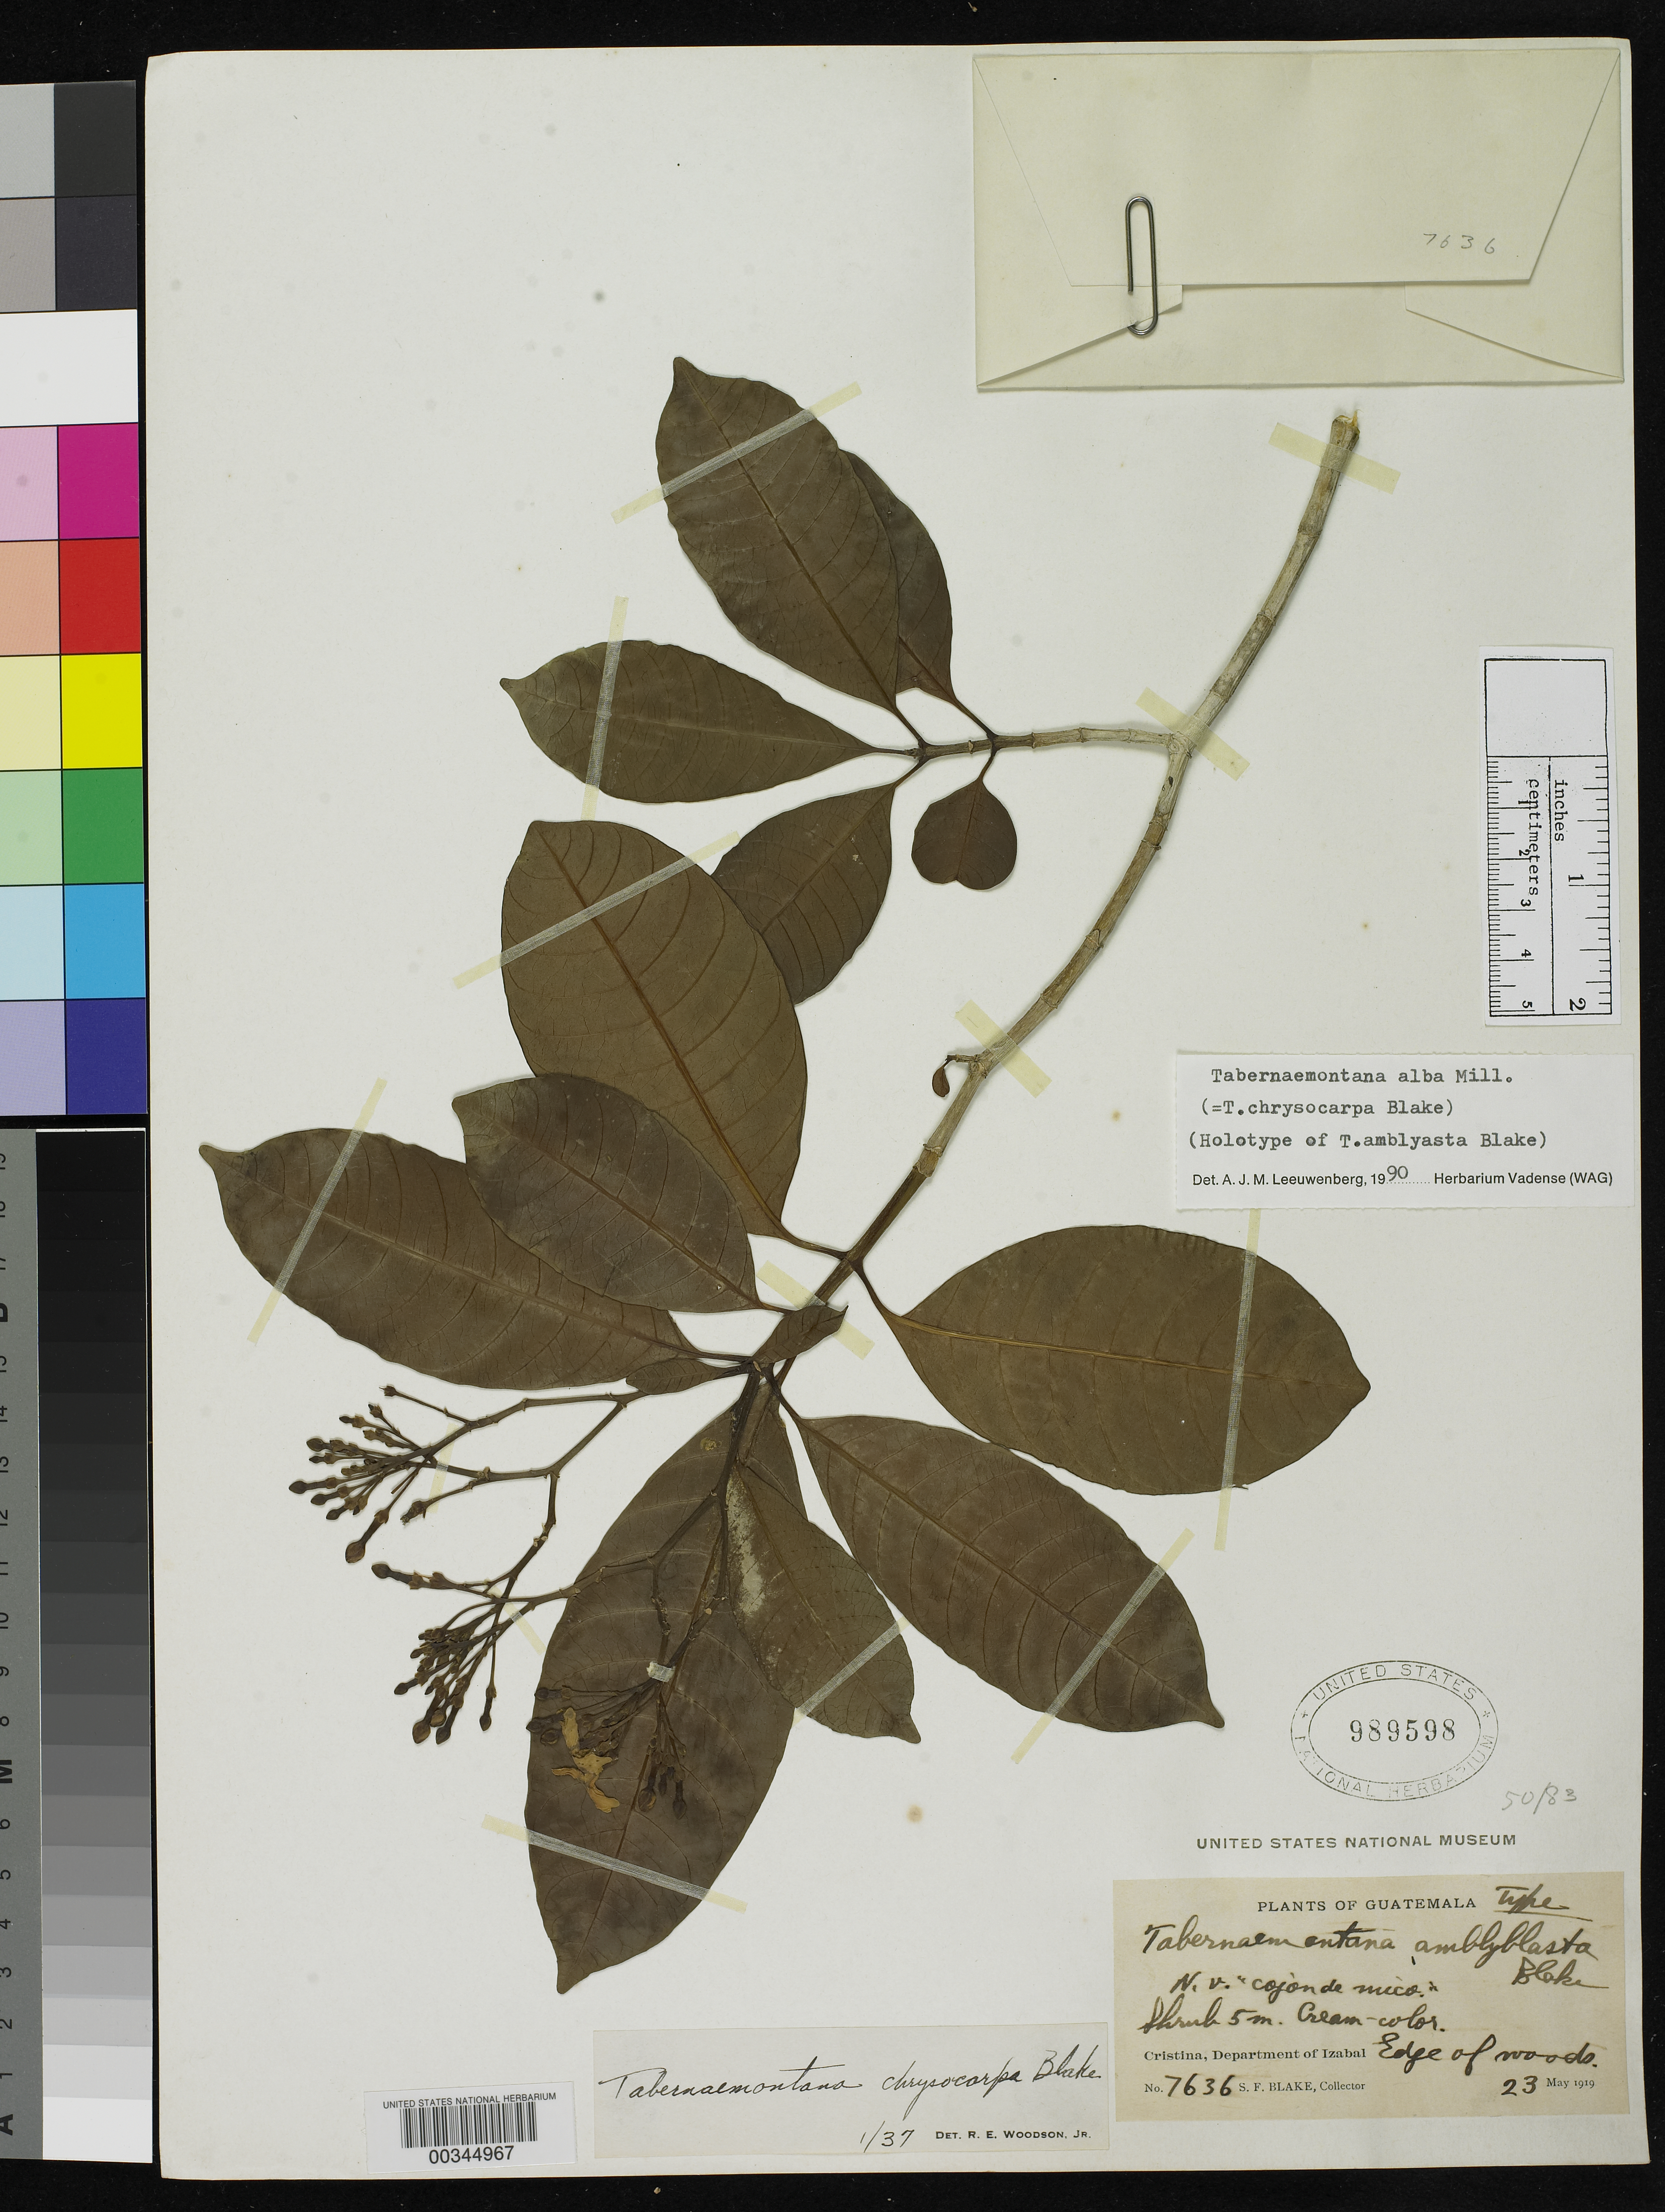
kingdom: Plantae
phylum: Tracheophyta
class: Magnoliopsida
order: Gentianales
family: Apocynaceae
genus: Tabernaemontana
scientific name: Tabernaemontana amblyblasta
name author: S.F. Blake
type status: Holotype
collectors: S. Blake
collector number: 7636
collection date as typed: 23 May 1919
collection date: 1919-05-23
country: Guatemala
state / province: Izabal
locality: Cristina.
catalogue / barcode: US 989598